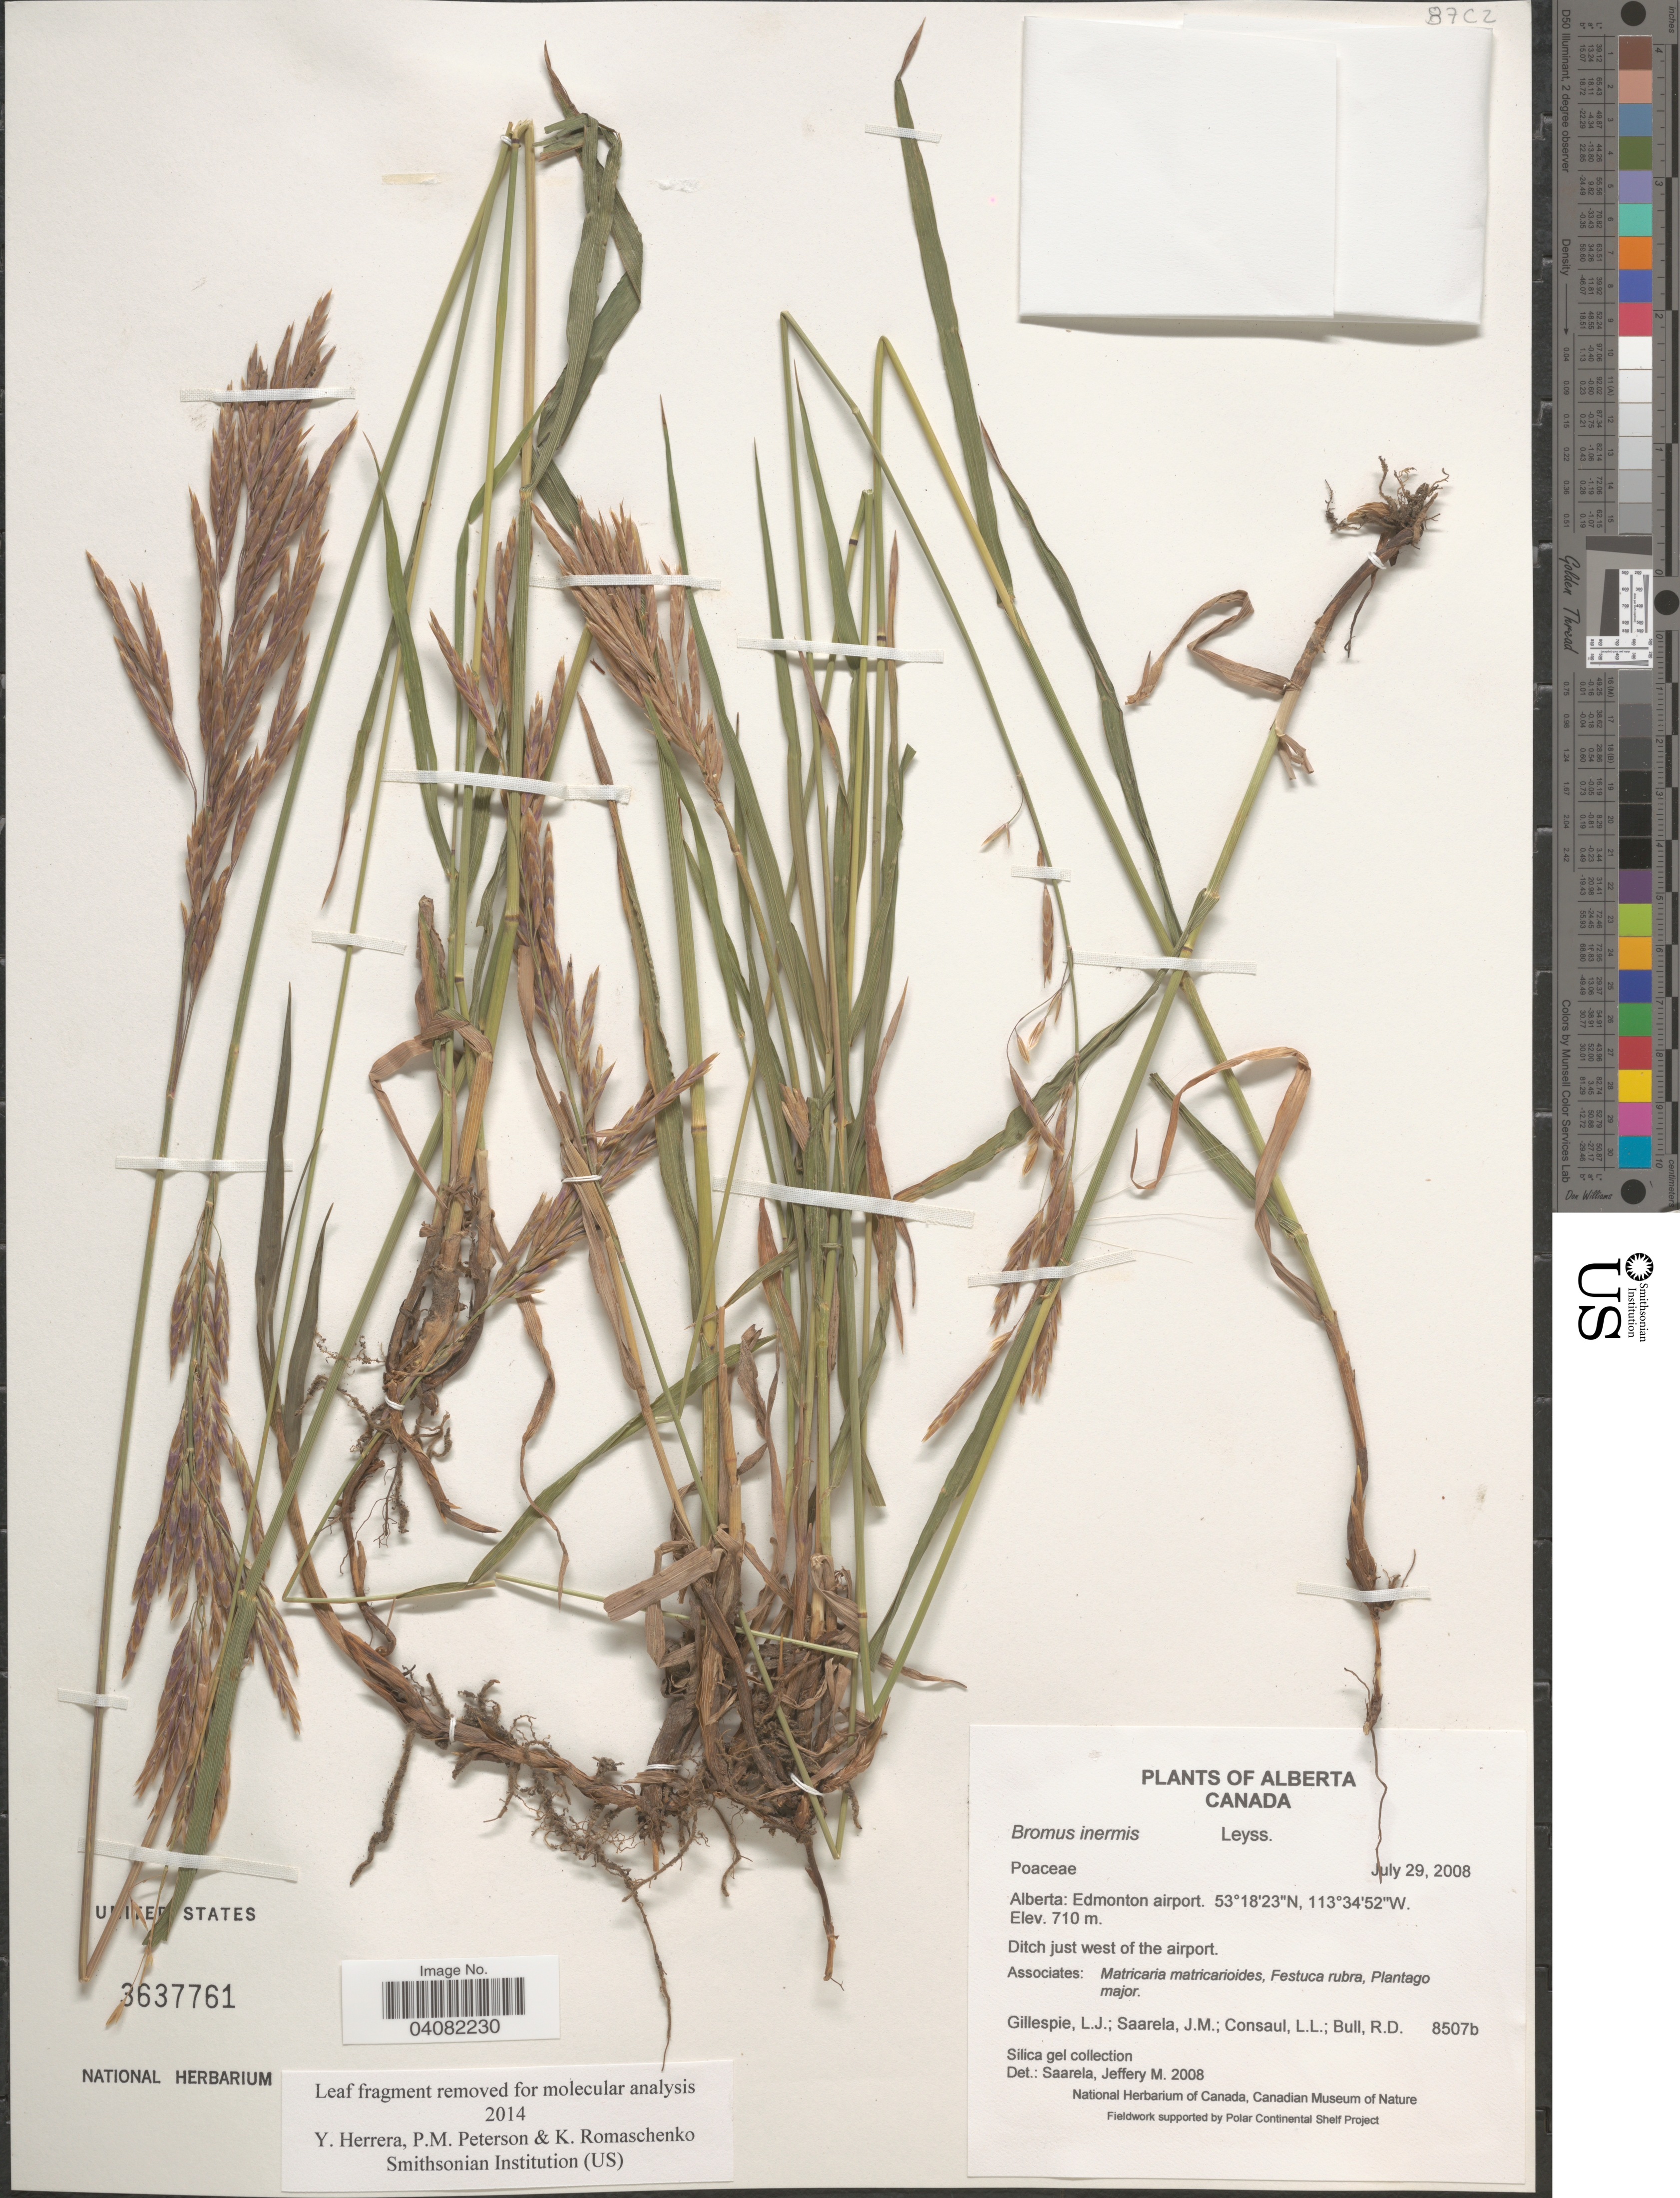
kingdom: Plantae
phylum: Tracheophyta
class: Liliopsida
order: Poales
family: Poaceae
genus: Bromus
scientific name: Bromus inermis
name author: Leyss.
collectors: L. Gillespie, J. Saarela, L. Consaul & R. Bull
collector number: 8507b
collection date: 2008-07-29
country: Canada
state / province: Alberta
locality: Edmonton airport. Ditch just west of the airport.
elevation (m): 710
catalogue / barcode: US 3637761